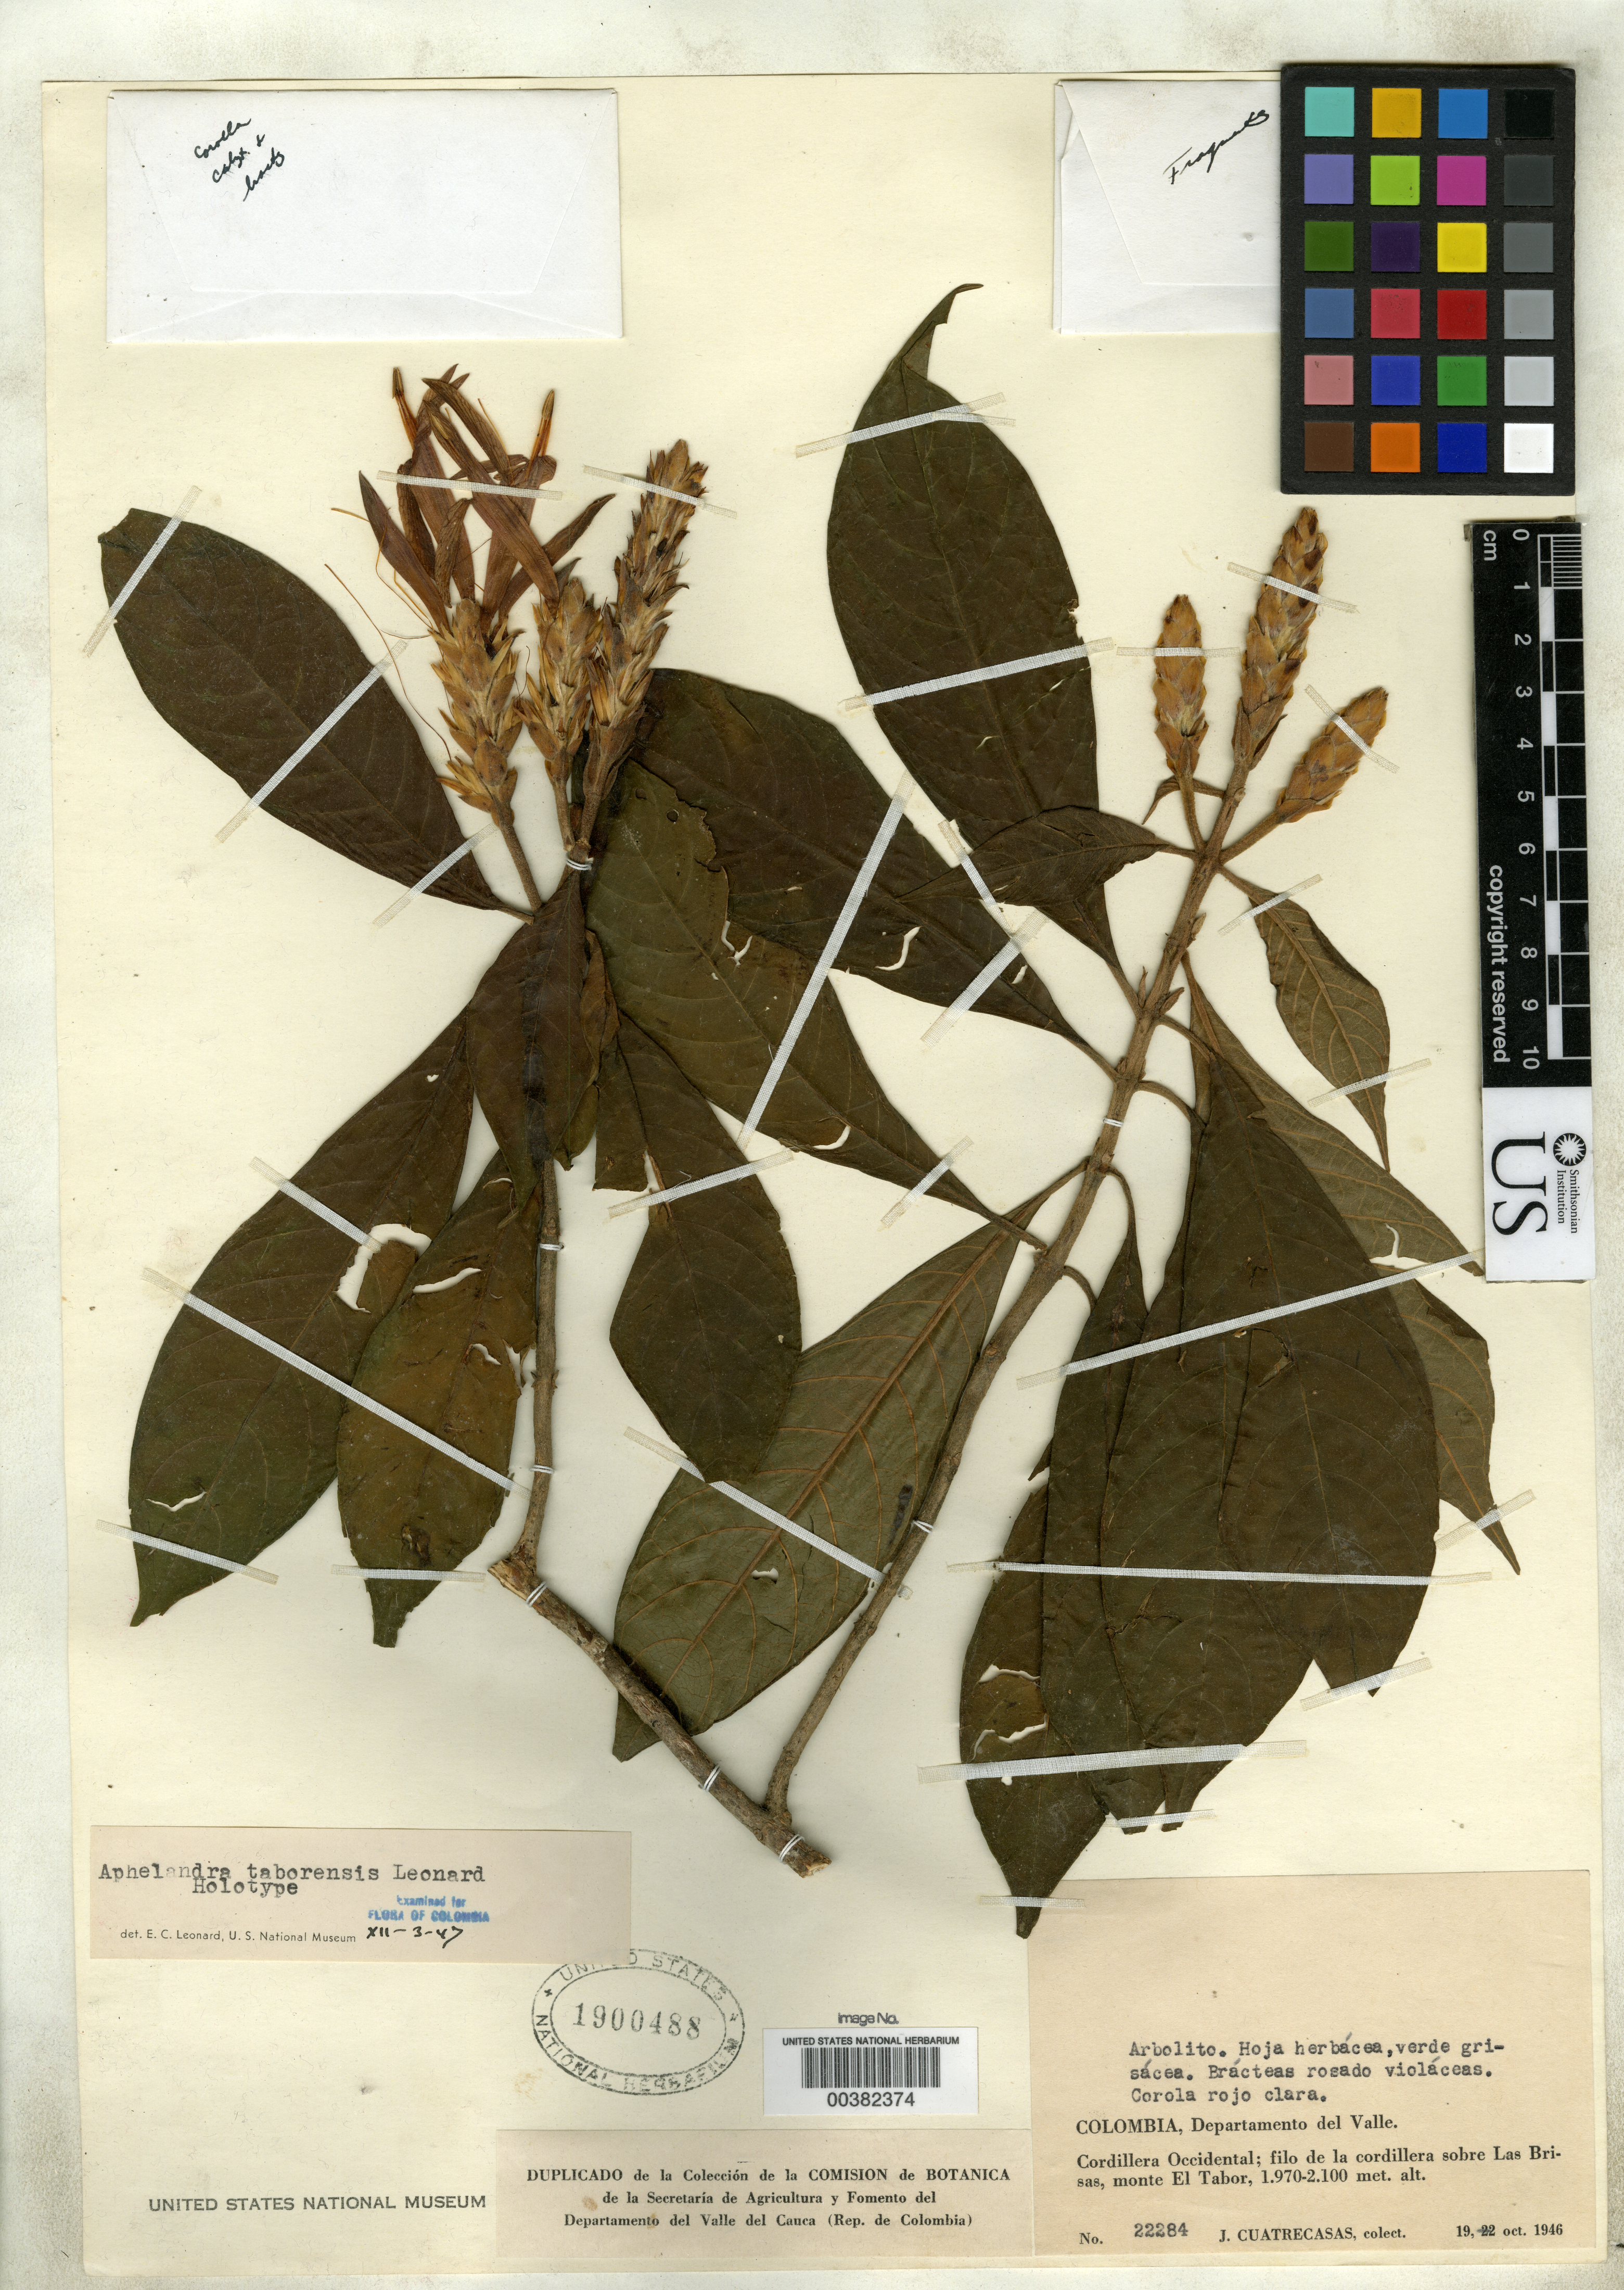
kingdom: Plantae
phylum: Tracheophyta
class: Magnoliopsida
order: Lamiales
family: Acanthaceae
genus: Aphelandra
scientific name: Aphelandra taborensis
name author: Leonard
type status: Holotype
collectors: J. Cuatrecasas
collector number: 22284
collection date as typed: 19 Oct 1946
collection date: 1946-10-19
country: Colombia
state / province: Valle del Cauca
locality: Cordillera Occidental, Filo de La Cordillera Sobre las Brisas, Monte El Tabor.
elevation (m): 1970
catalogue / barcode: US 1900488